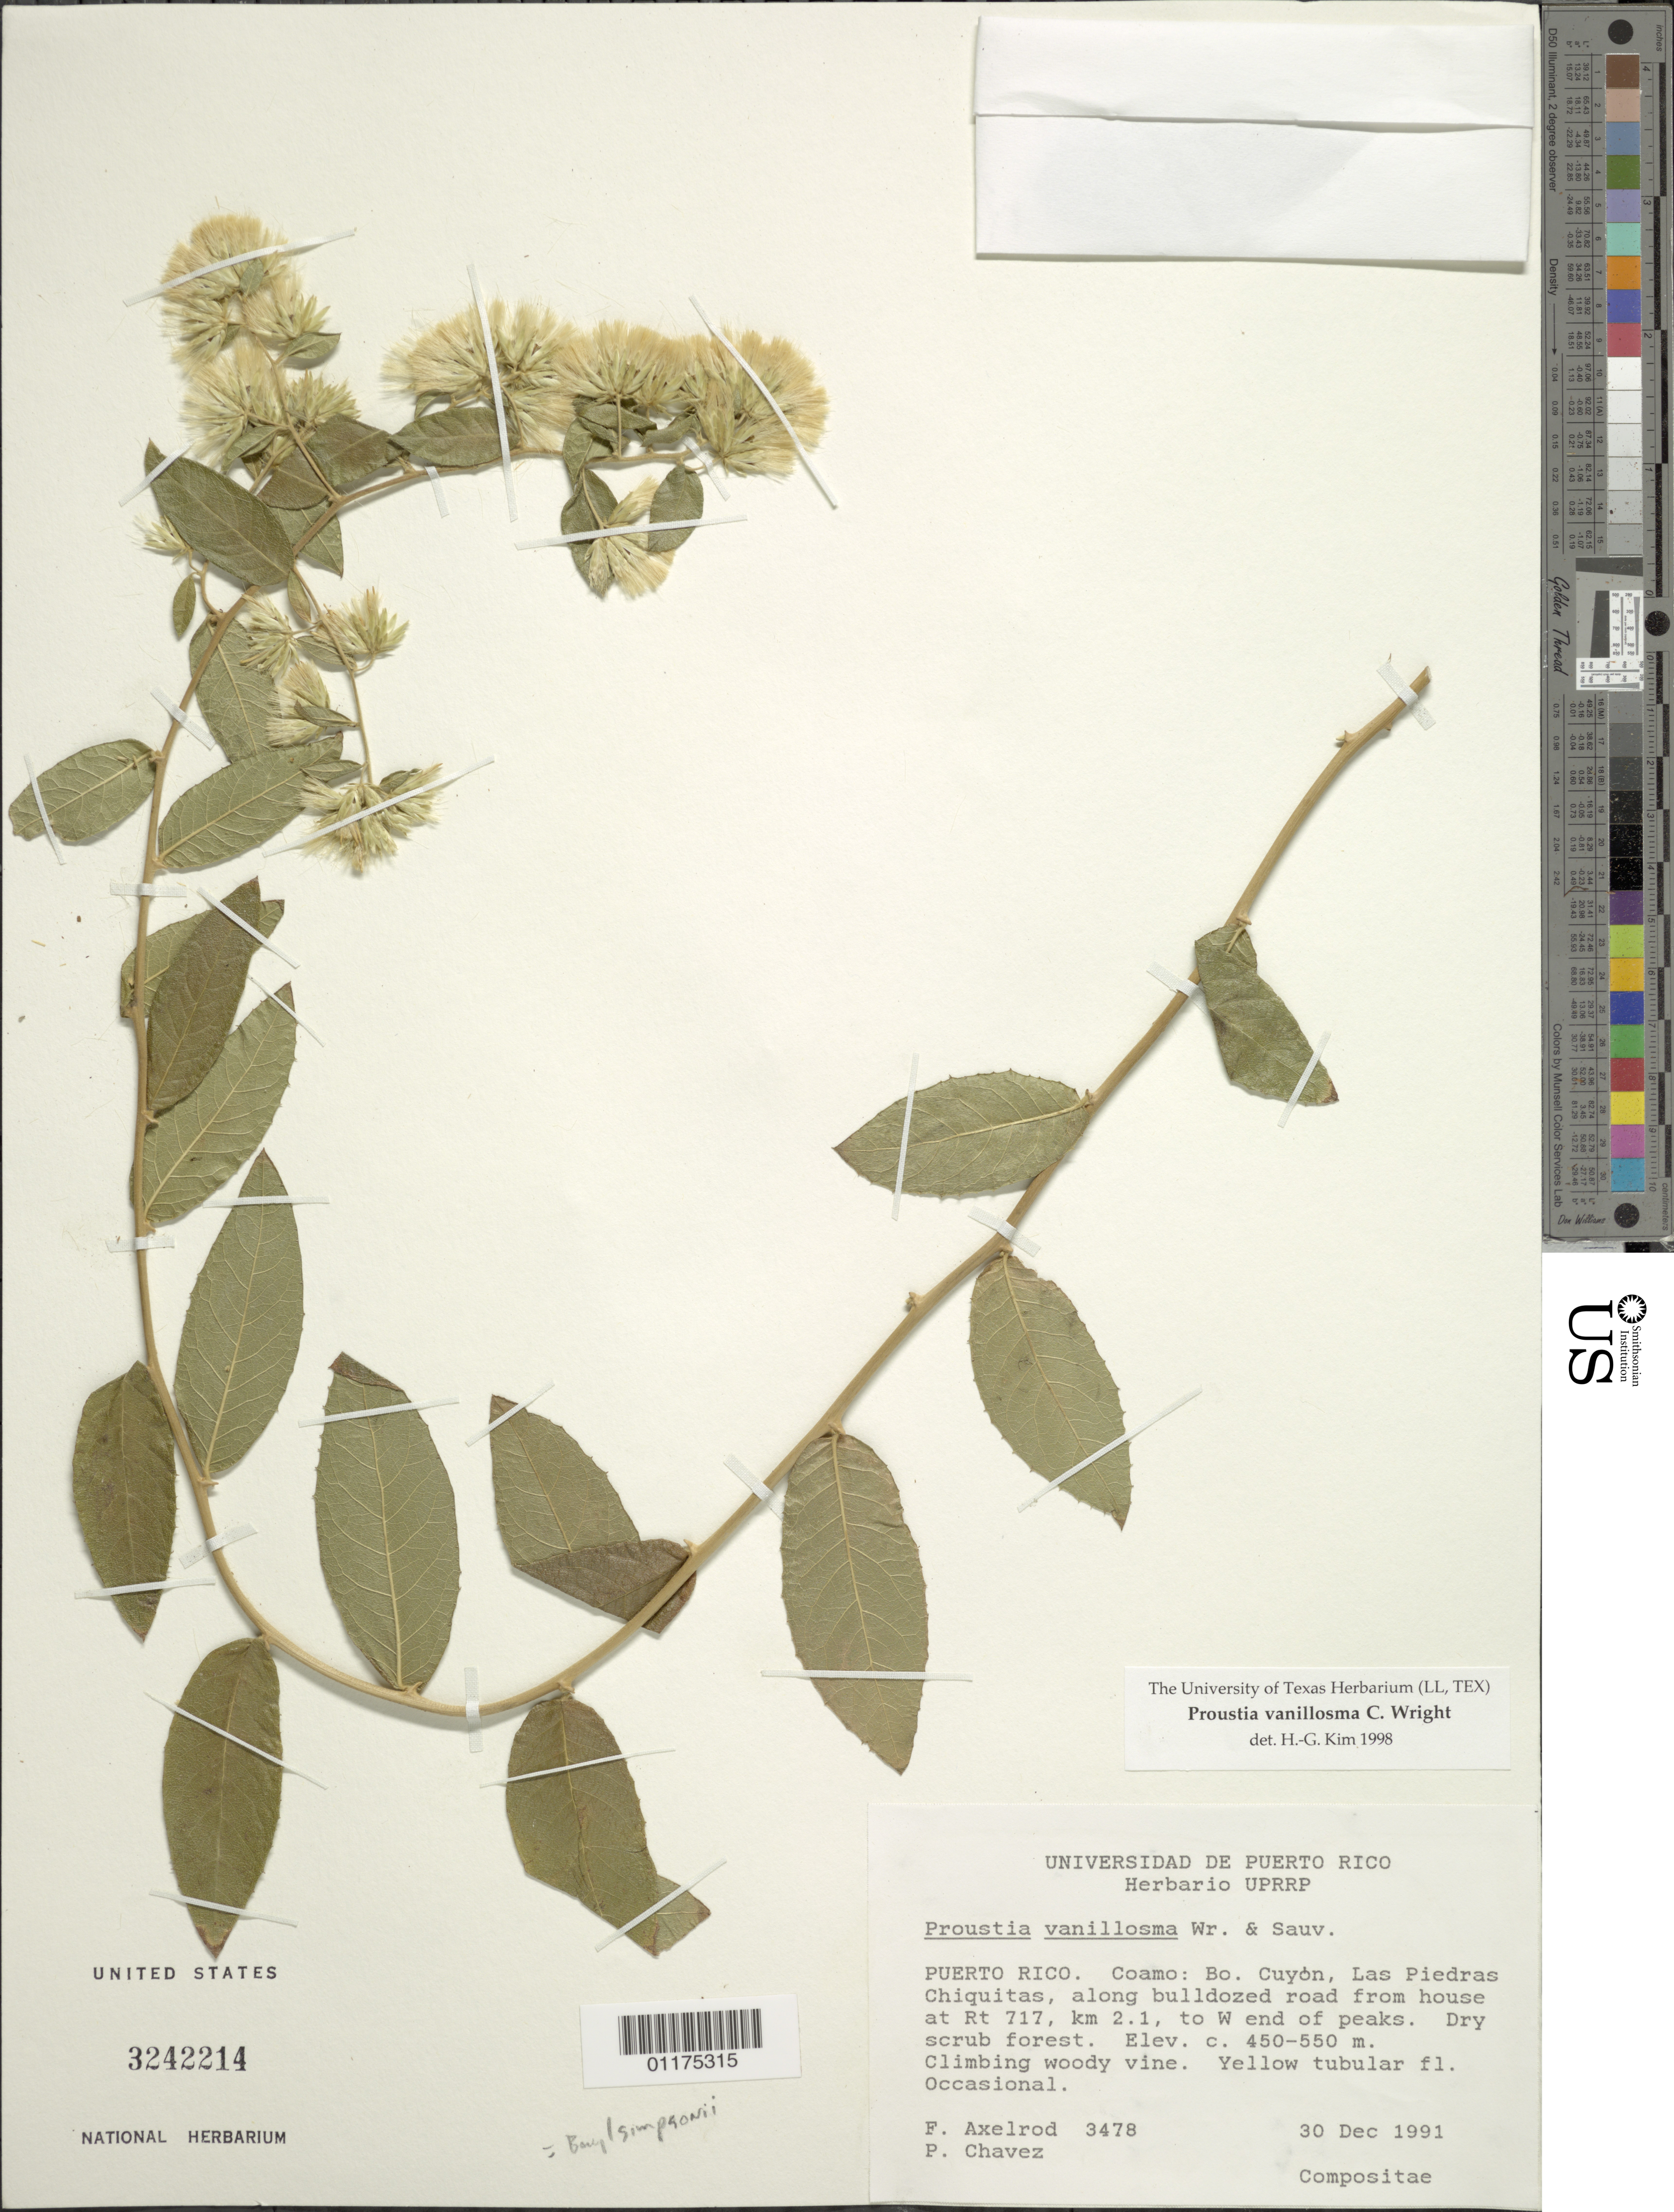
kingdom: Plantae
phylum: Tracheophyta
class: Magnoliopsida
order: Asterales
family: Asteraceae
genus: Berylsimpsonia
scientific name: Berylsimpsonia vanillosma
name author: (C. Wright) B.L. Turner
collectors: F. S. Axelrod & F. Chávez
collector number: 3478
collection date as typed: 30 Dec 1991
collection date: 1991-12-30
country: Puerto Rico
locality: Coamo: Bo. Cuyon, Las Piedras Chiquitas, along bulldozed road from house at Rt 717, km 2.1, to W end of peaks.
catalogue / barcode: US 3242214